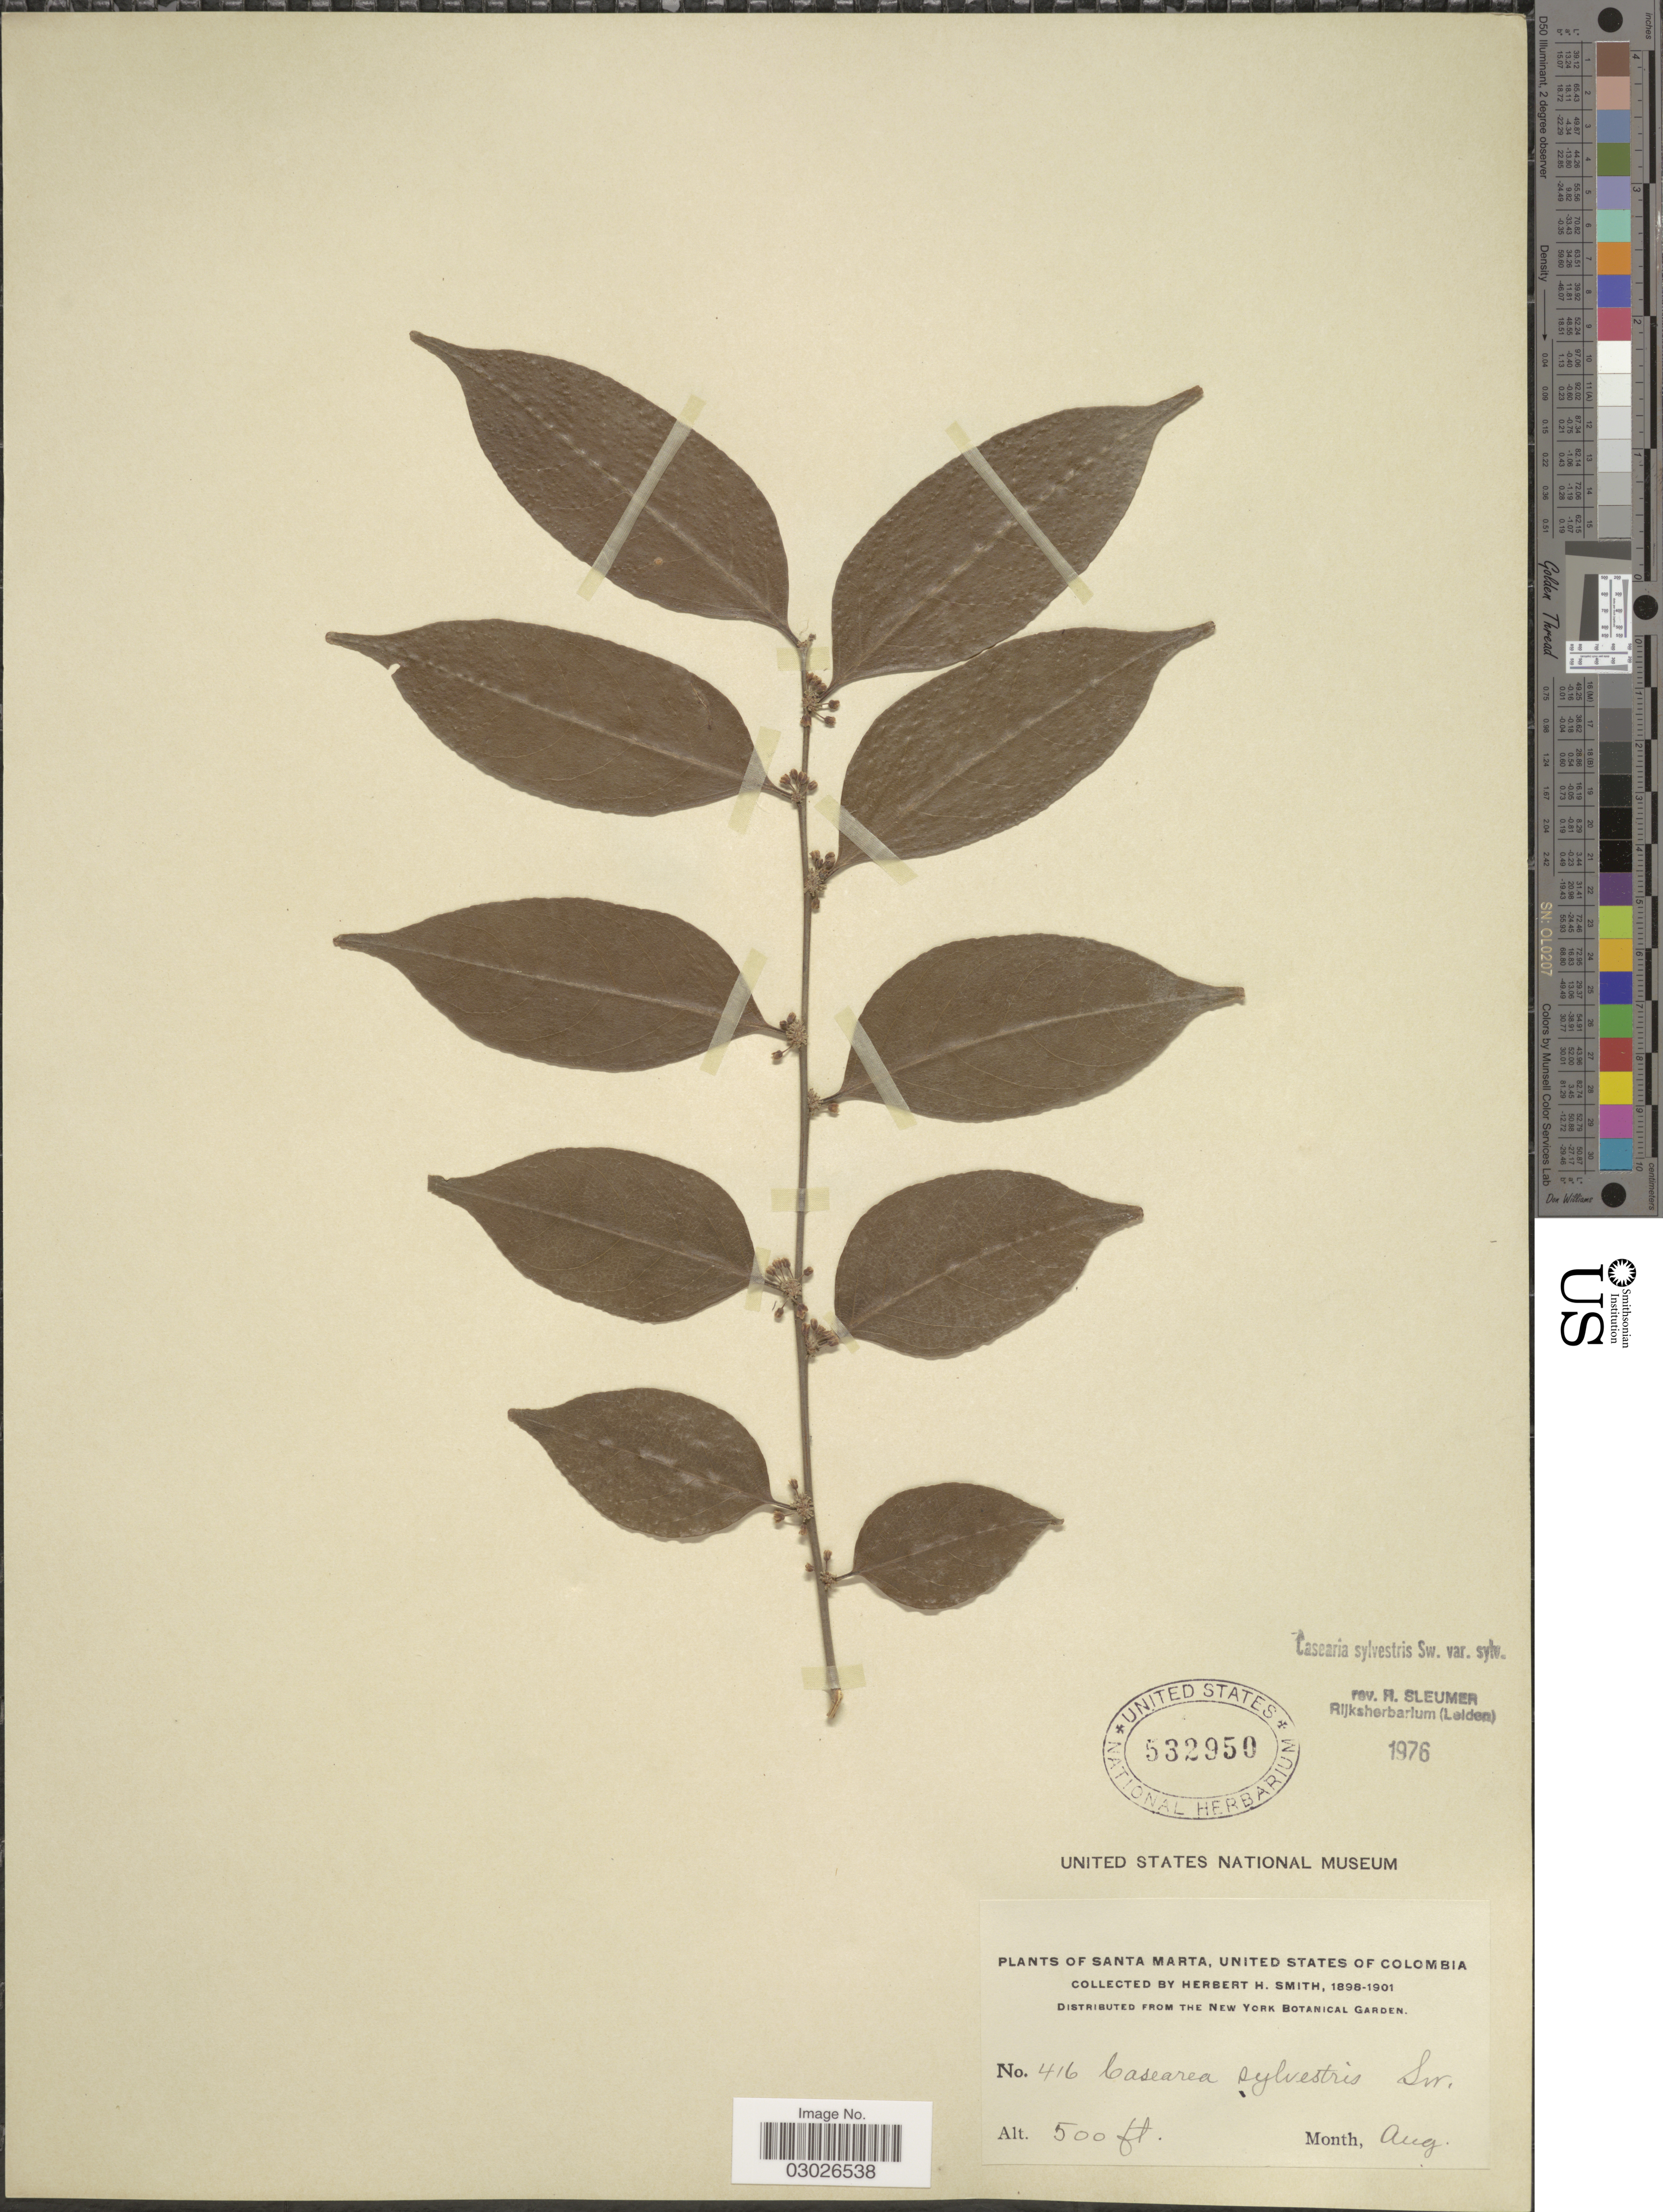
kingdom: Plantae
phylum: Tracheophyta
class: Magnoliopsida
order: Malpighiales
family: Salicaceae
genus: Casearia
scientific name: Casearia sylvestris var. sylvestris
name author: Sw.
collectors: Herbert H. Smith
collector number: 416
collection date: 1898-08/1901-08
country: Colombia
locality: Santa Marta, United States of Colombia.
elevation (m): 152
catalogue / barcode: US 532950